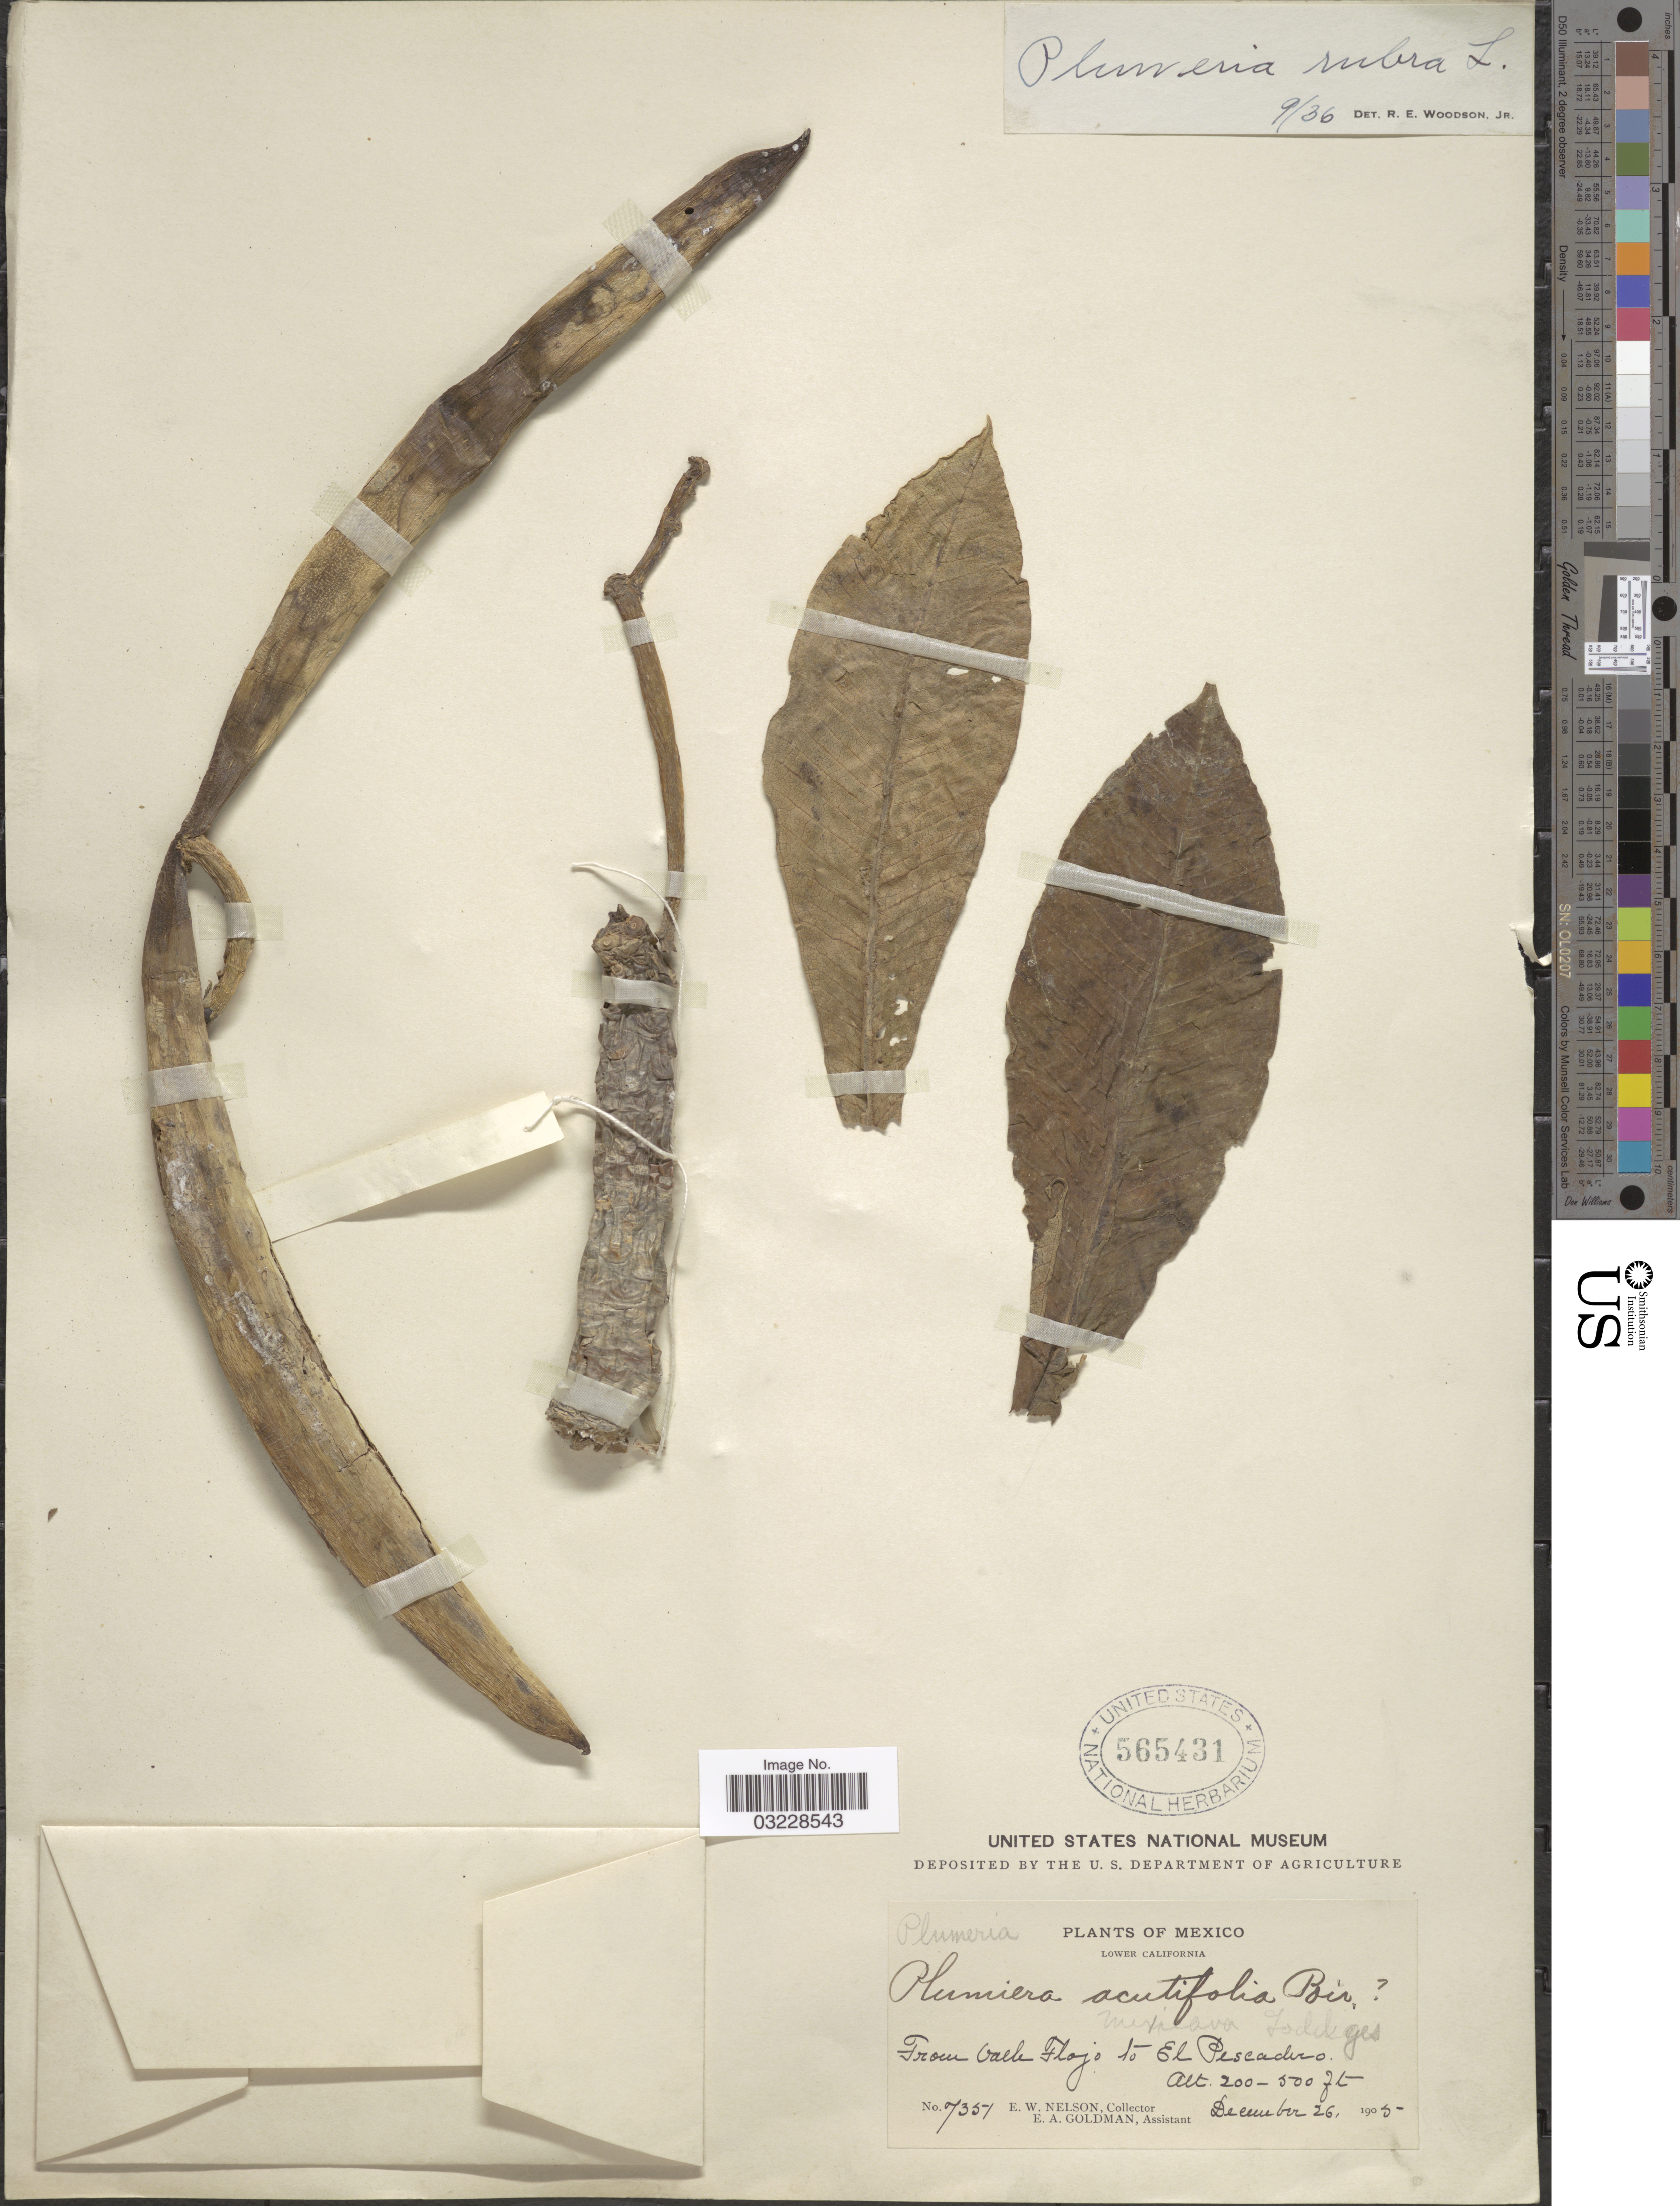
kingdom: Plantae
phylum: Tracheophyta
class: Magnoliopsida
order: Gentianales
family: Apocynaceae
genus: Plumeria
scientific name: Plumeria rubra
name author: L.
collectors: E. W. Nelson & E. A. Goldman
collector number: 7351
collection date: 1905-12-26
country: Mexico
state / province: Baja California Sur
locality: Lower California, From Valle Flojo to El Pescadero.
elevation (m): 61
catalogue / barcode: US 565431